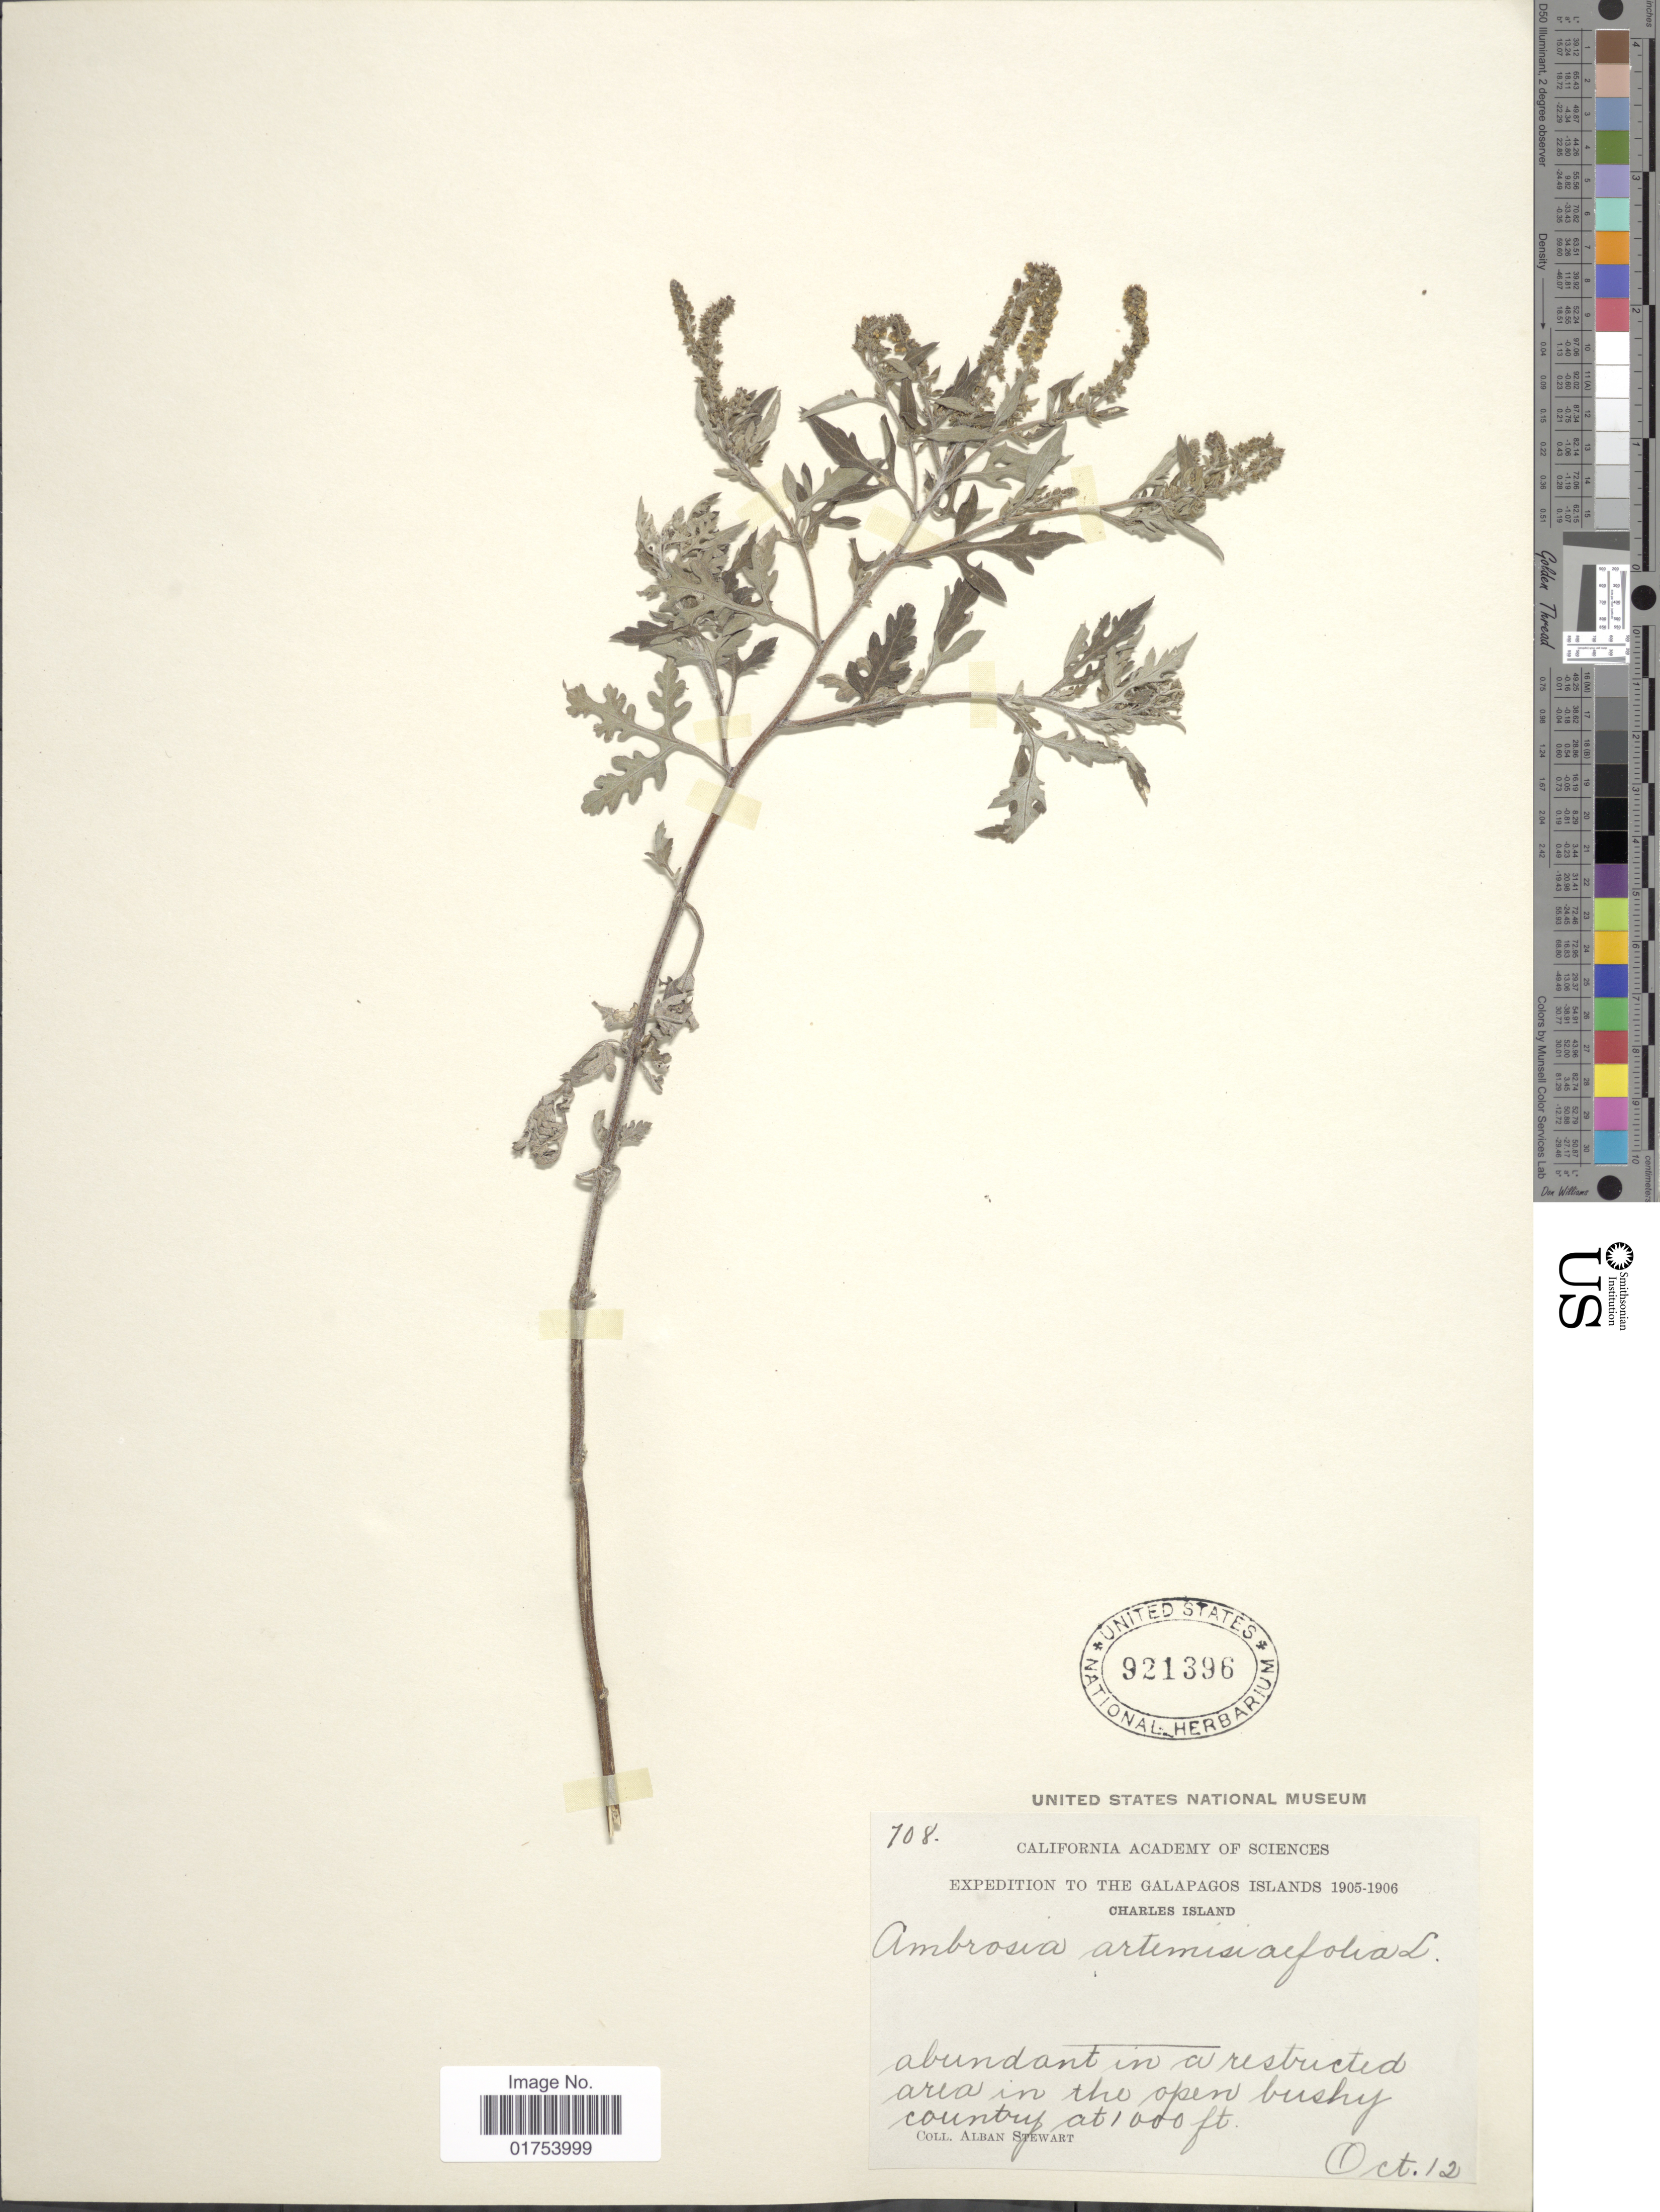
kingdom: Plantae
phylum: Tracheophyta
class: Magnoliopsida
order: Asterales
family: Asteraceae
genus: Ambrosia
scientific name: Ambrosia artemisiifolia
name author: L.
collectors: A. Stewart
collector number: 708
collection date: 1905-10-12/1906-10-12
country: Ecuador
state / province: Colón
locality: Galapos Islands, Charles Island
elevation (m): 305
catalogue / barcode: US 921396